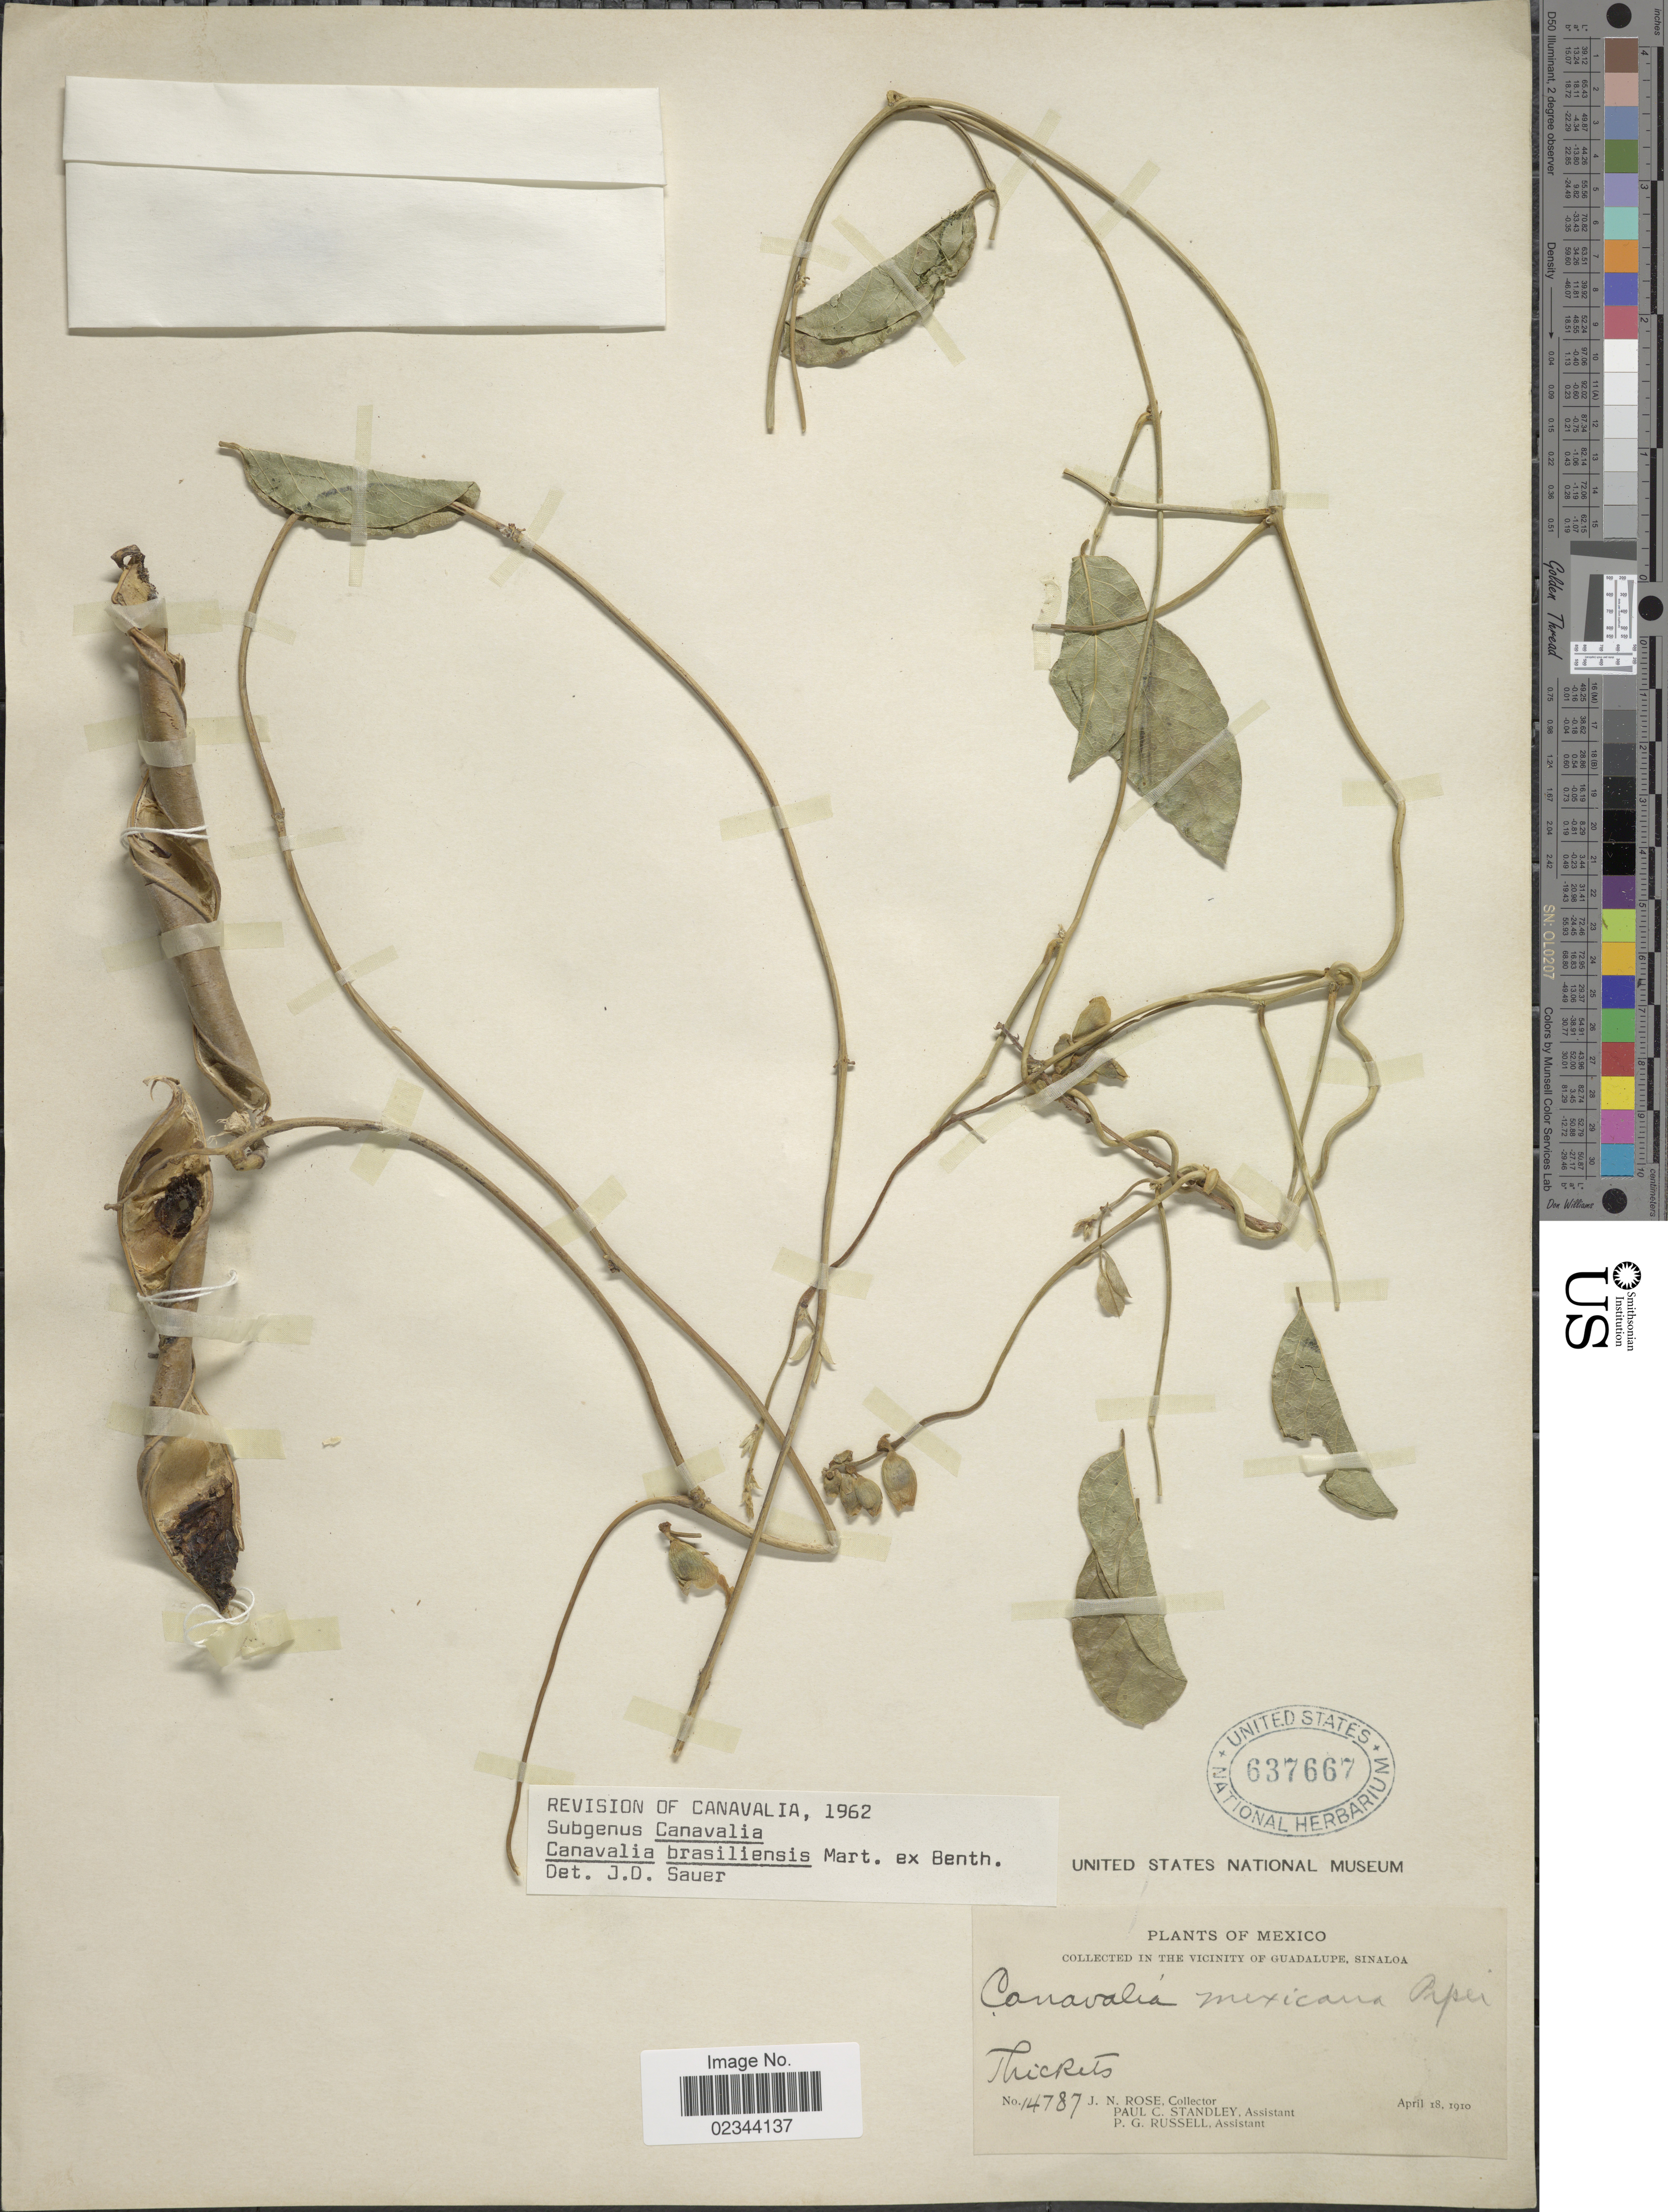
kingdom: Plantae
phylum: Tracheophyta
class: Magnoliopsida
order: Fabales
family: Fabaceae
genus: Canavalia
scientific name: Canavalia brasiliensis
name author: Mart. ex Benth.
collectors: J. N. Rose, P. C. Standley & P. G. Russell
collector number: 14787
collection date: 1910-04-18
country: Mexico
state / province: Sinaloa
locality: In the vicinity of Guadalupe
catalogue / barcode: US 637667